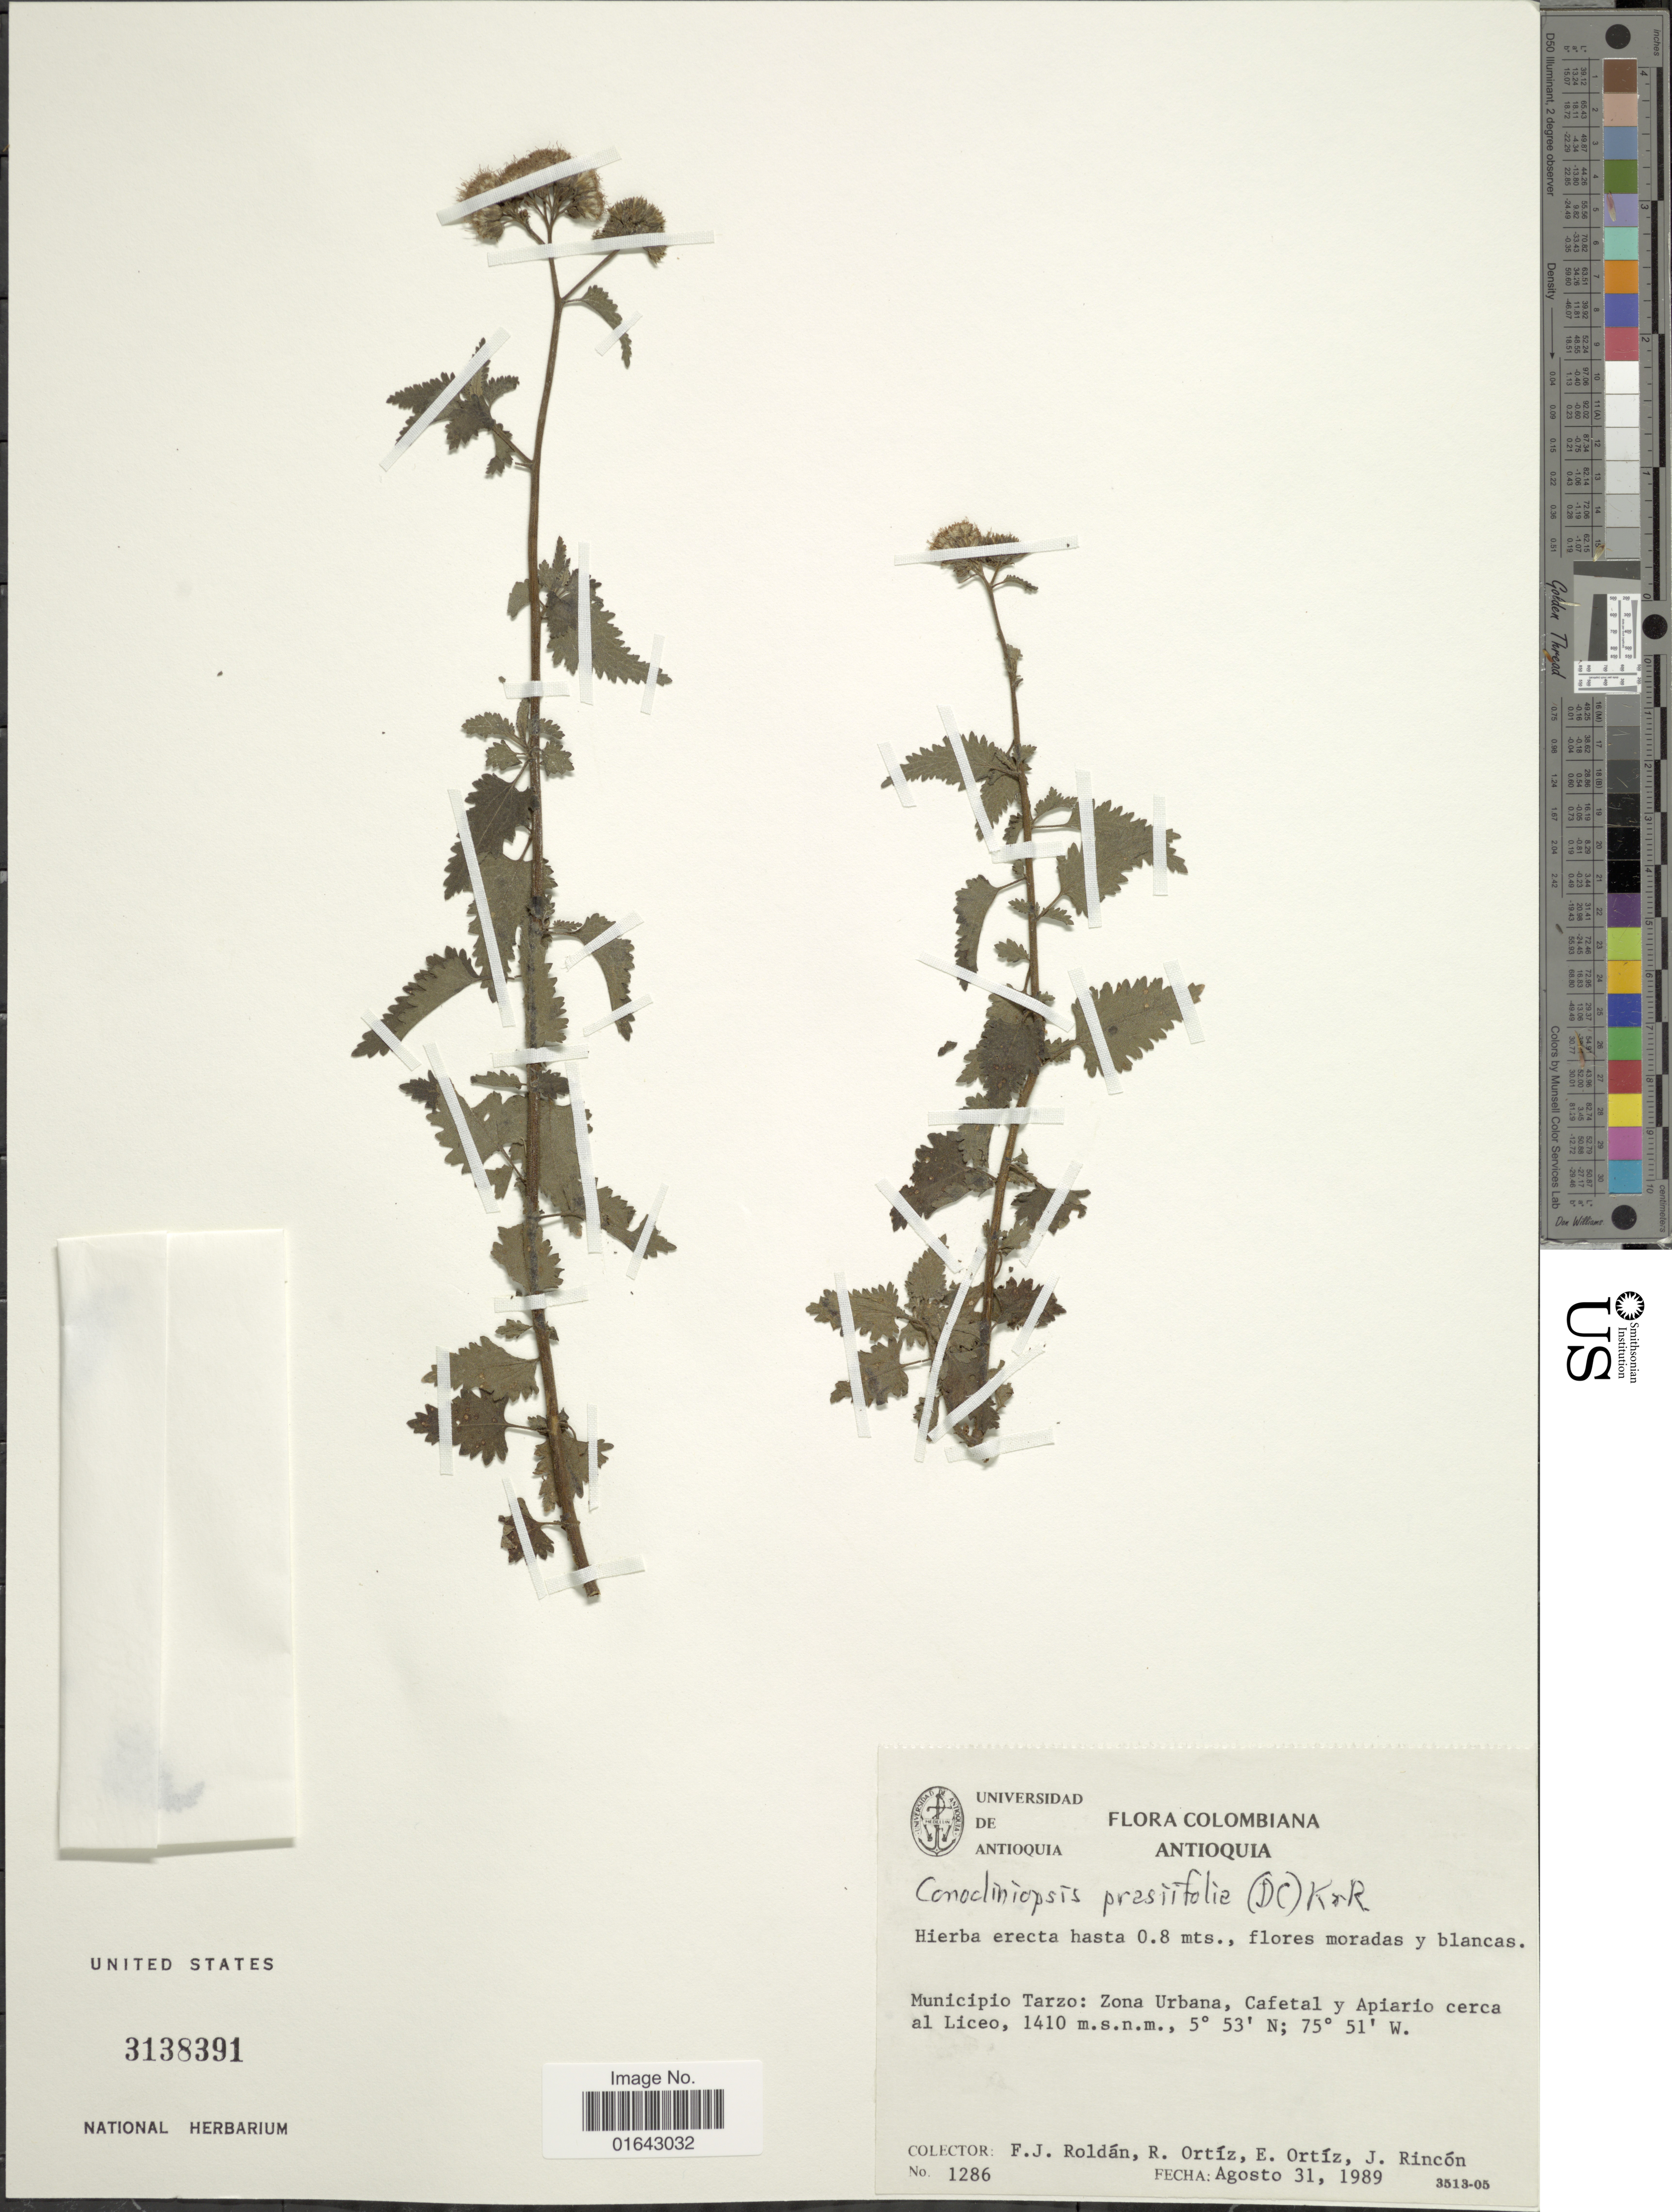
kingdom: Plantae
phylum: Tracheophyta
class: Magnoliopsida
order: Asterales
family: Asteraceae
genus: Conocliniopsis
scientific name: Conocliniopsis prasiifolia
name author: (DC.) R.M. King & H. Rob.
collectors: F. J. Roldán, R. Ortíz, E. Ortíz & J. Rincón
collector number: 1286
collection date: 1989-08-31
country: Colombia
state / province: Antioquia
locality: Municipio Tarzo: Zona Urbana, Cafetal y Apiario ceca al Liceo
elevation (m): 1410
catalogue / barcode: US 3138391